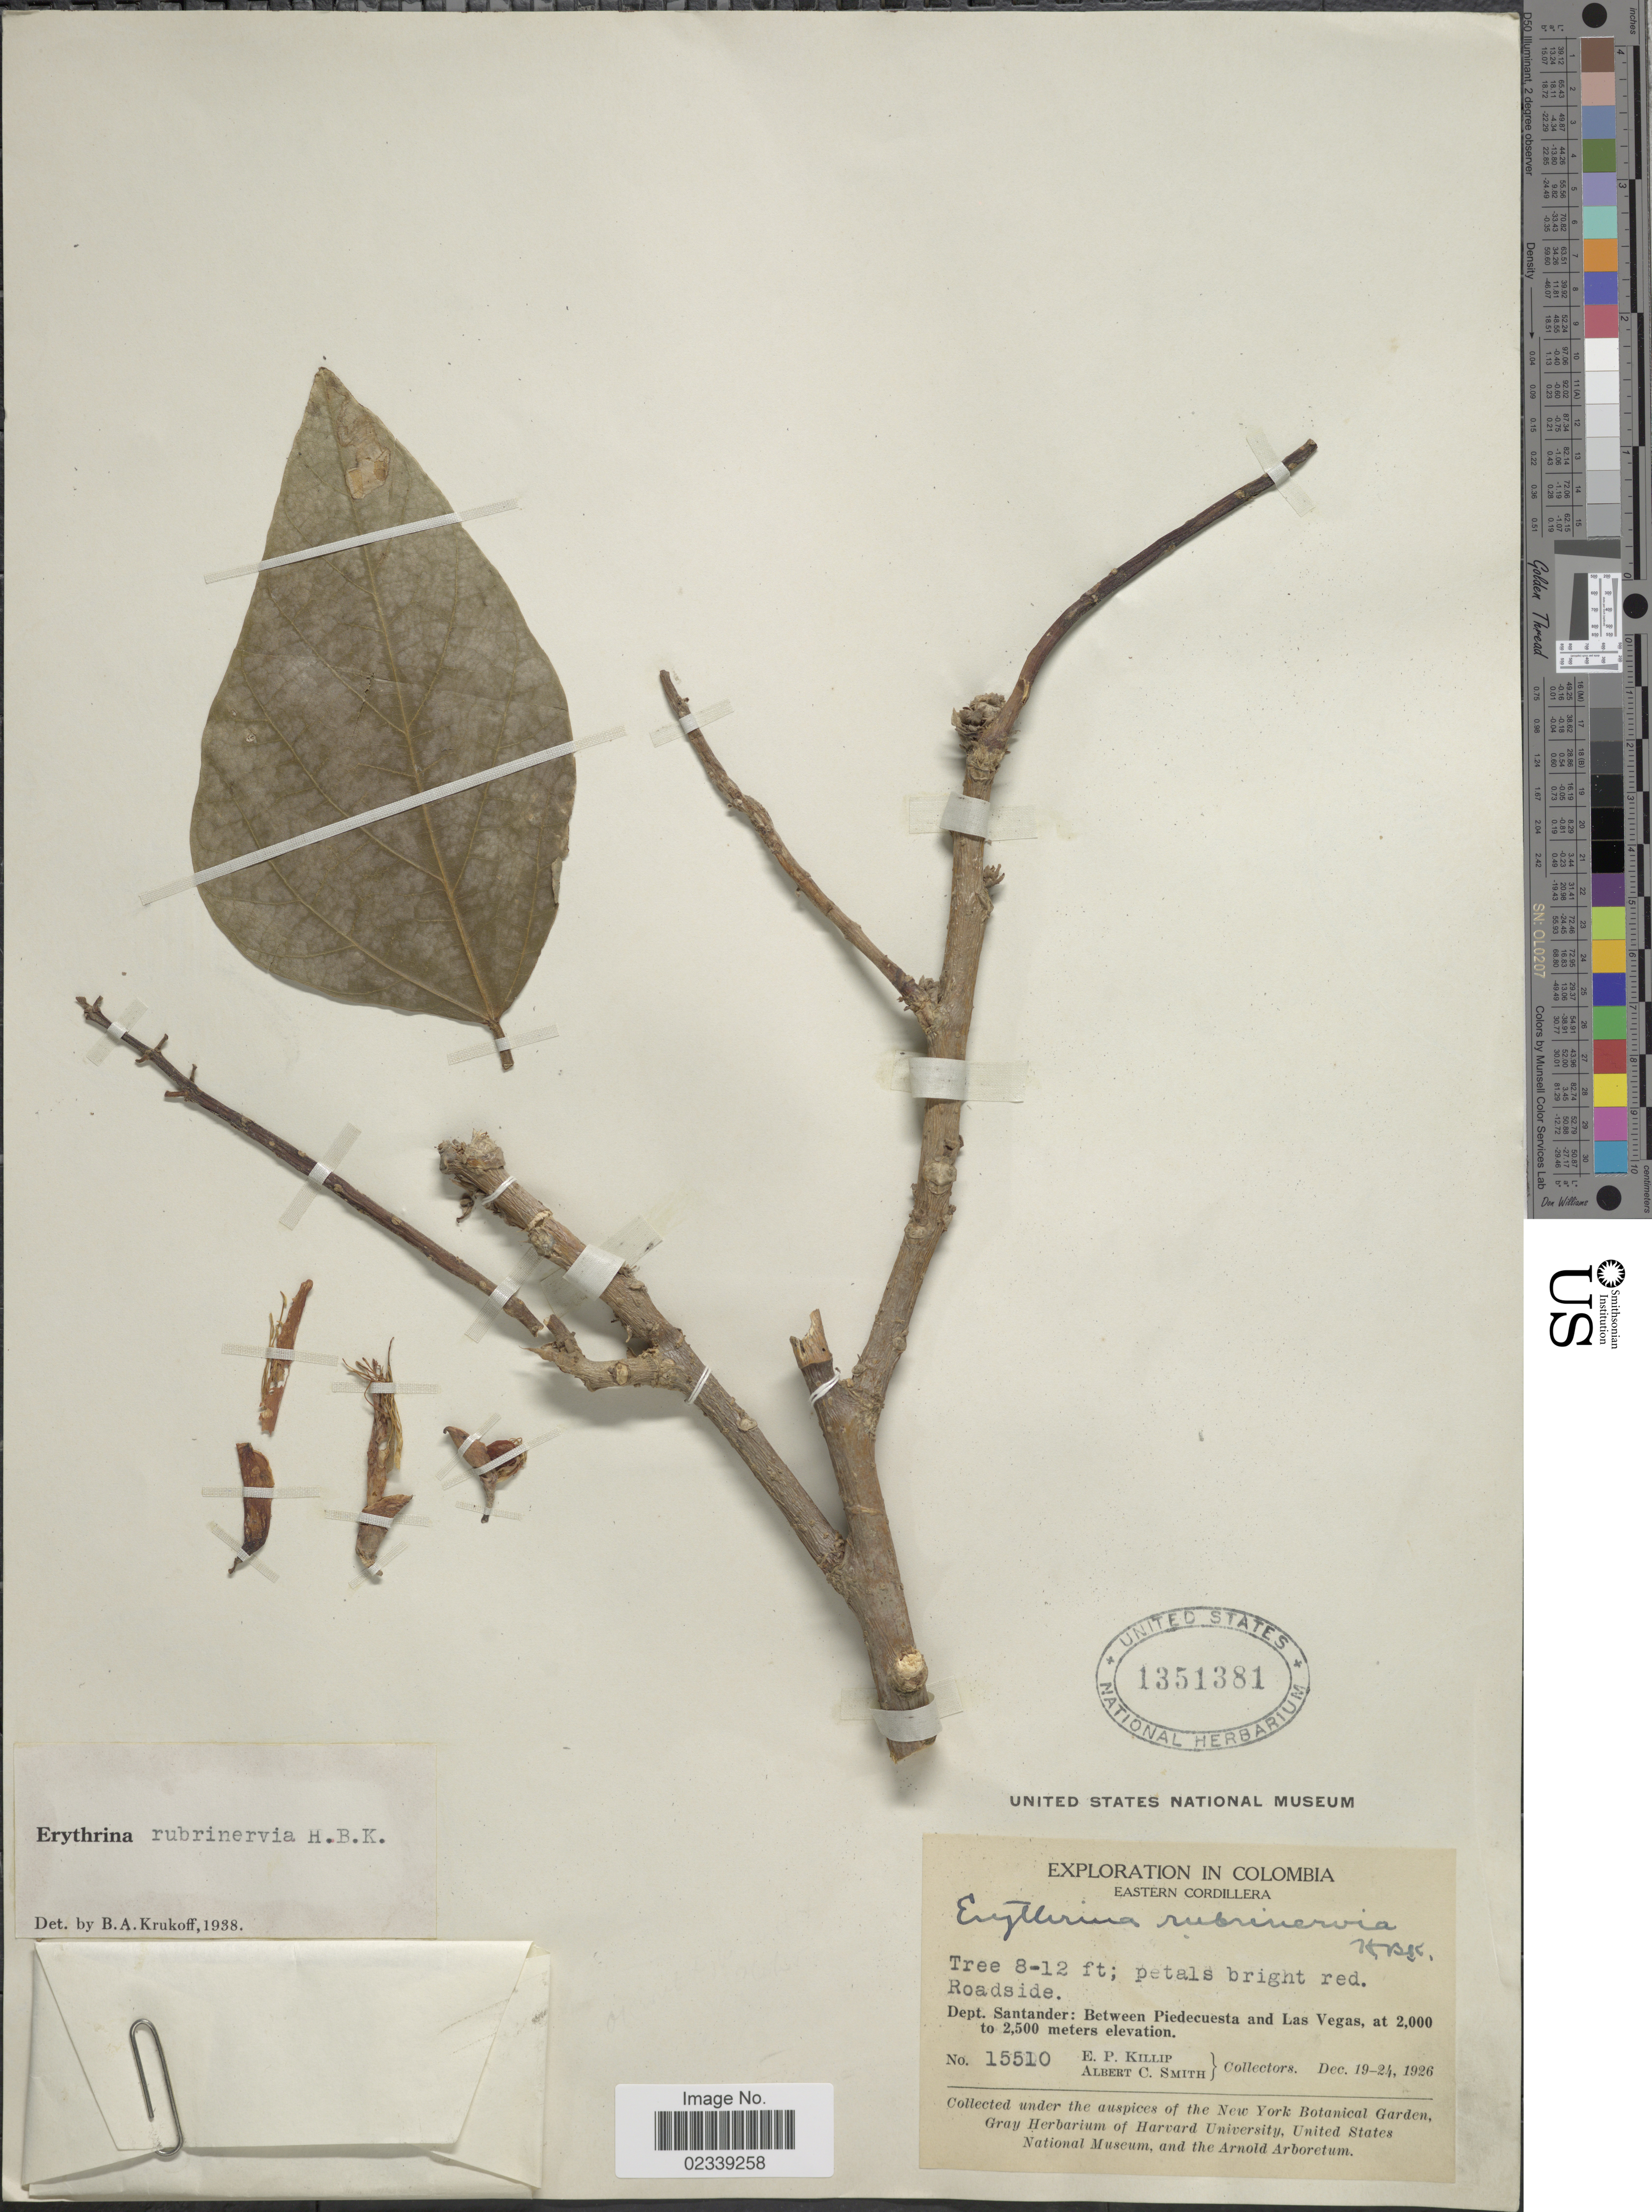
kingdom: Plantae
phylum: Tracheophyta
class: Magnoliopsida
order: Fabales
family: Fabaceae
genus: Erythrina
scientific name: Erythrina rubrinervia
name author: Kunth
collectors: E. P. Killip & A. C. Smith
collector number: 15510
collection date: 1926-12-19/1926-12-24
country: Colombia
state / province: Santander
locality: Eastern Cordillera, between Piedecuesta and Las Vegas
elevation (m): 2000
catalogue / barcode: US 1351381